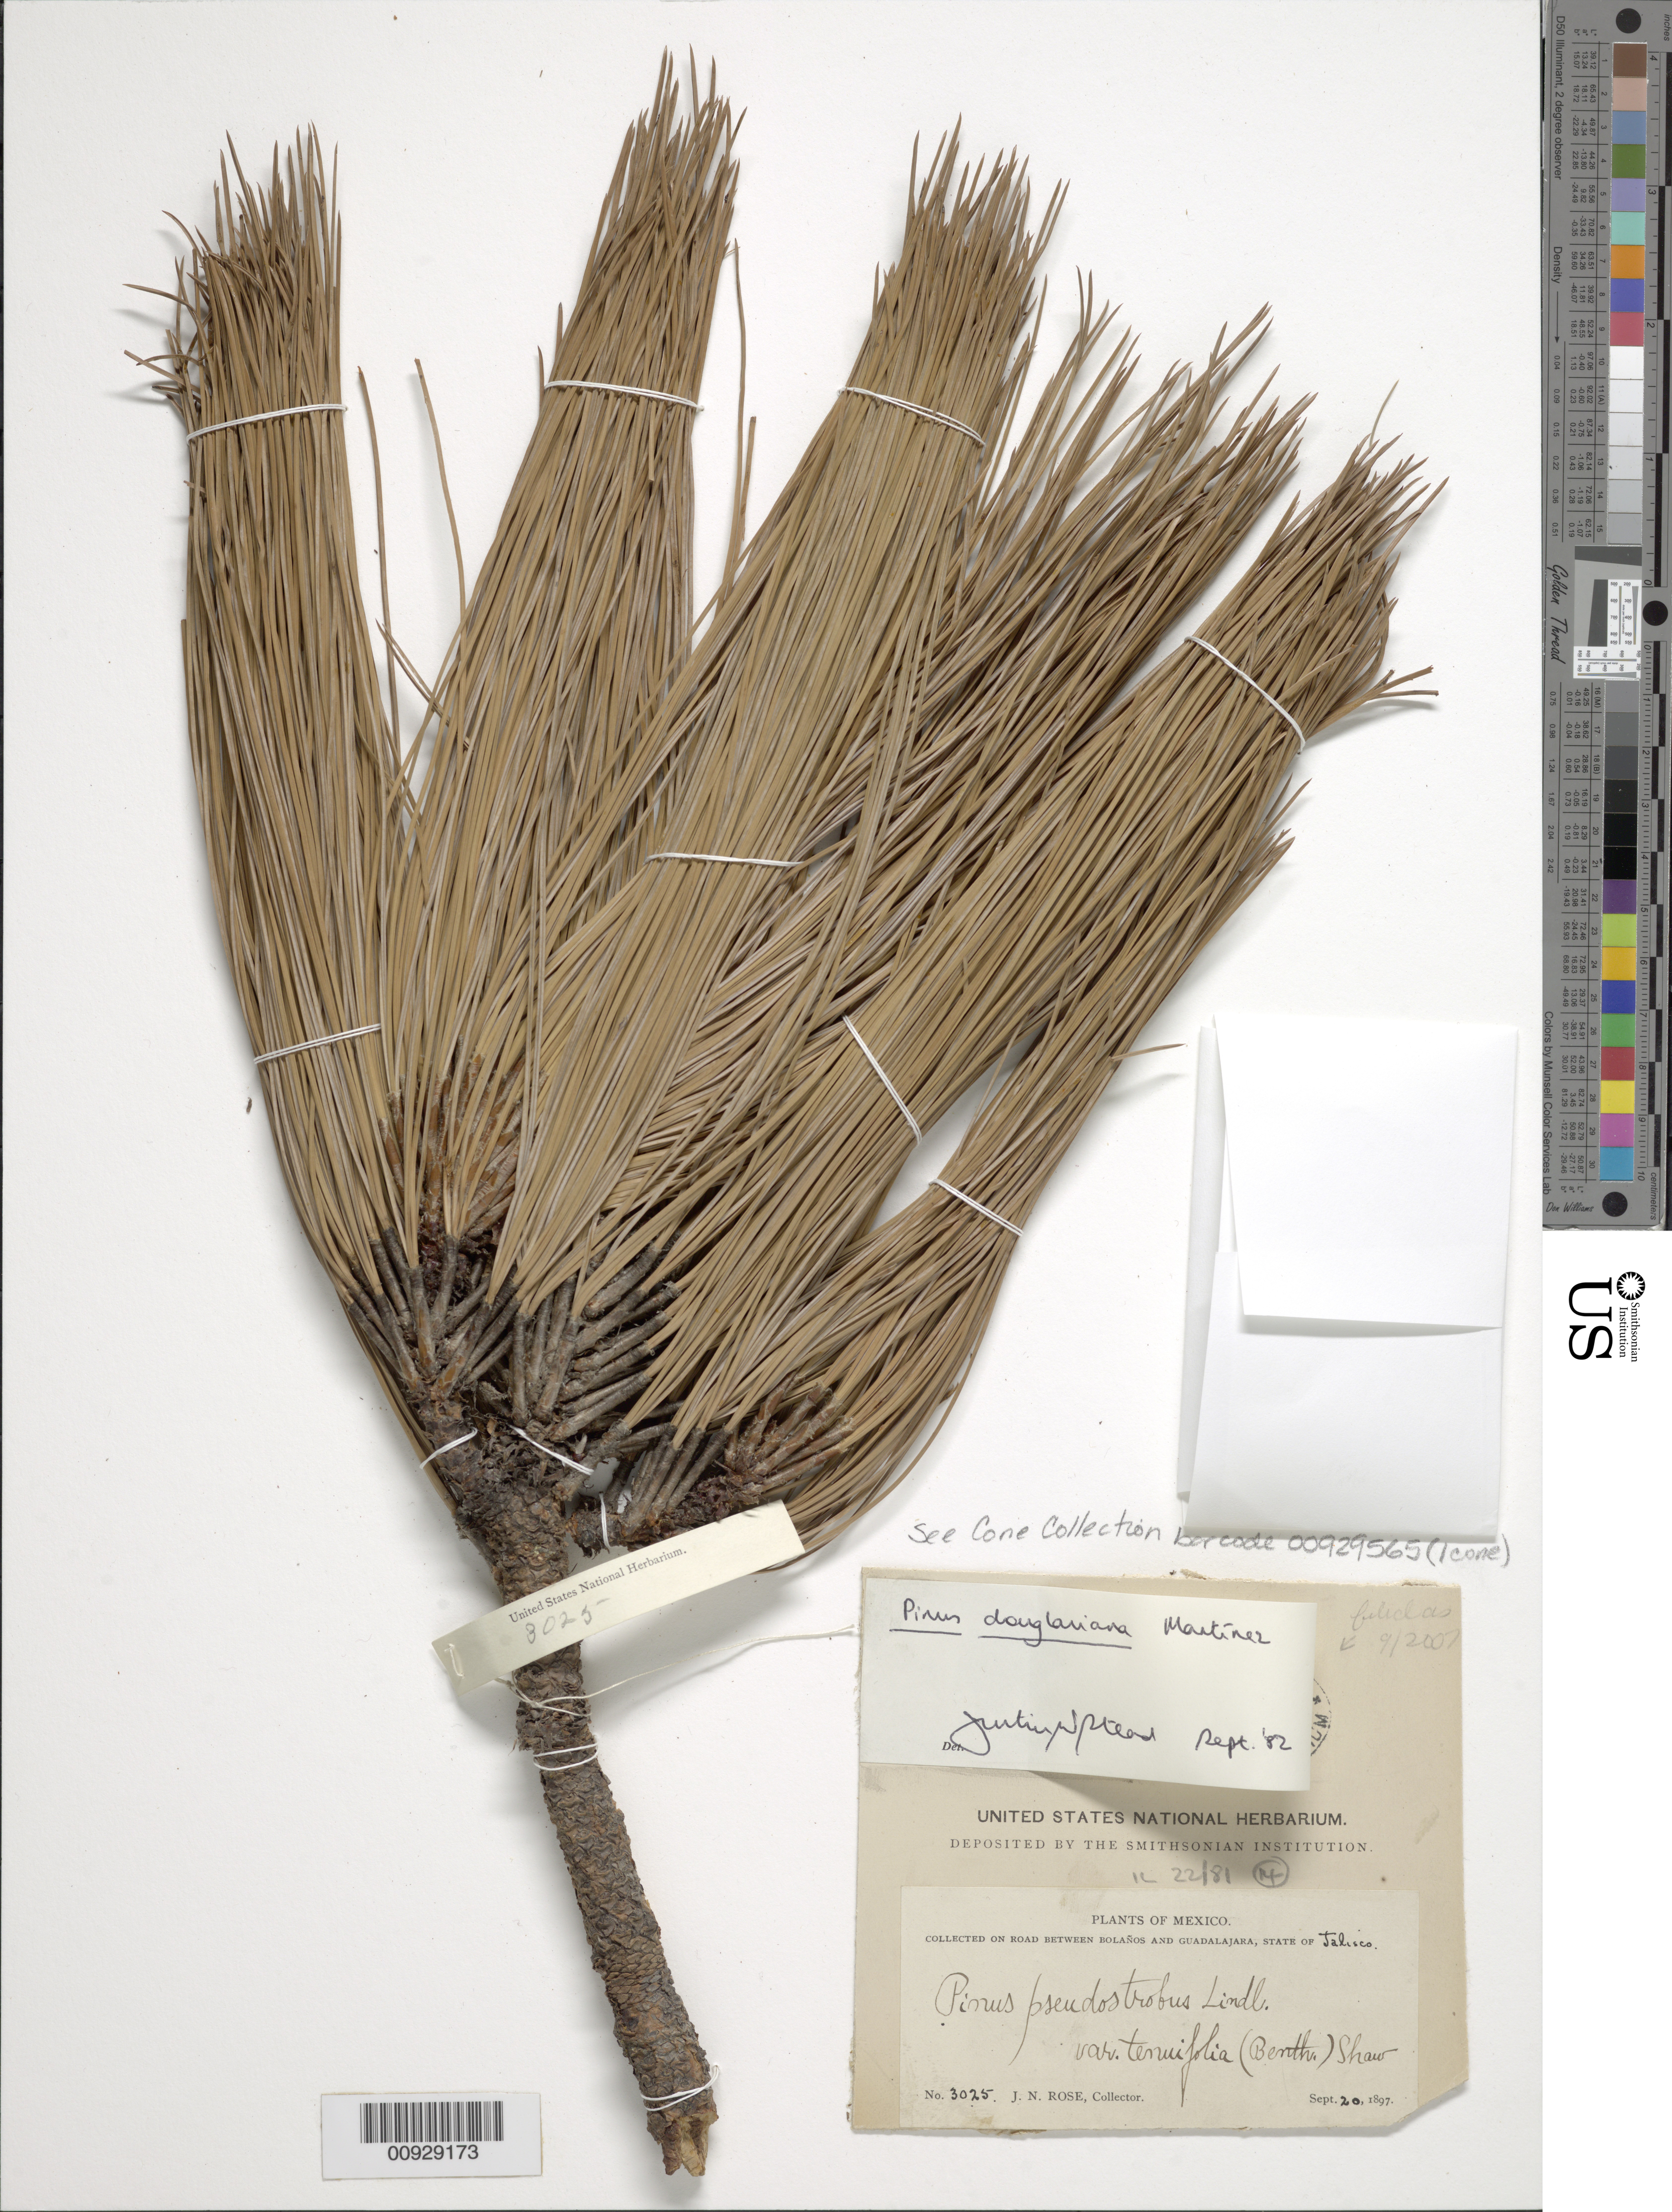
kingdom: Plantae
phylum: Tracheophyta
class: Pinopsida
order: Pinales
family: Pinaceae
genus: Pinus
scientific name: Pinus douglasiana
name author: Martínez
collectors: J. N. Rose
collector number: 3025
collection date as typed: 20 Sep 1897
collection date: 1897-09-20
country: Mexico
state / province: Jalisco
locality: On road between Bolaños and Guadalajara.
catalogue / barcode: US 301982